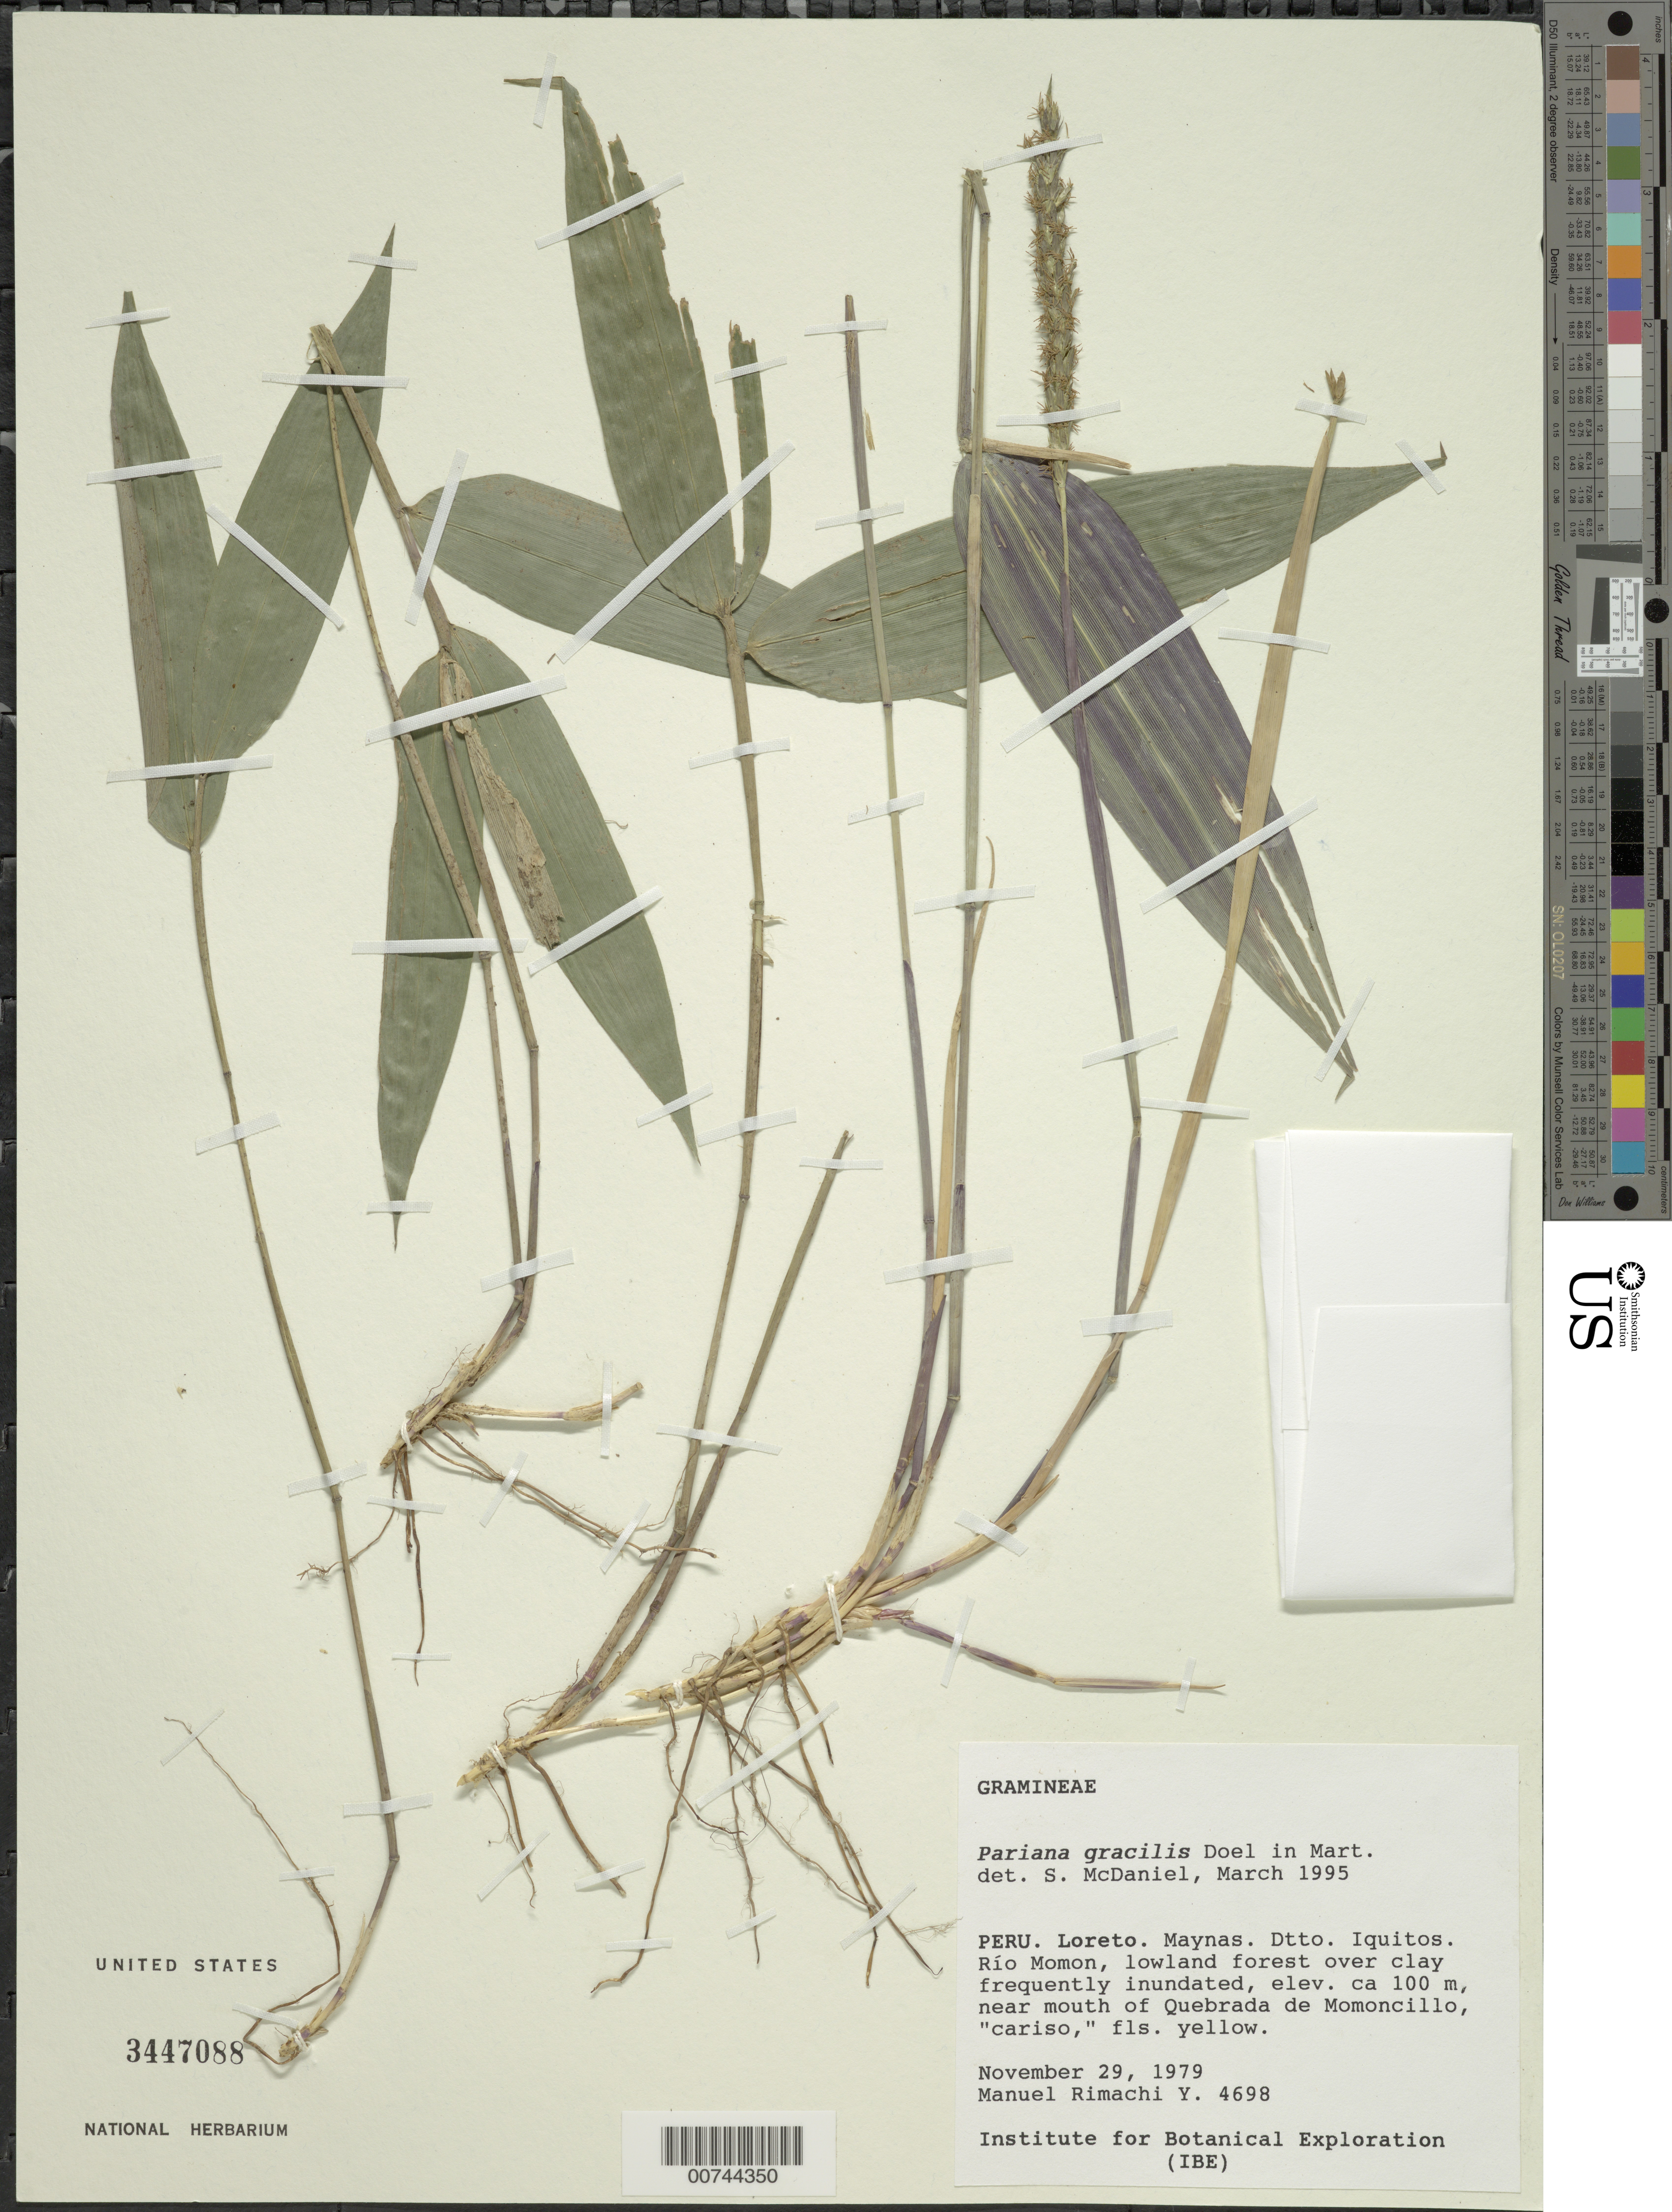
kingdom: Plantae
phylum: Tracheophyta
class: Liliopsida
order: Poales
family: Poaceae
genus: Pariana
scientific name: Pariana gracilis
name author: Döll in Mart.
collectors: M. Rimachi Y.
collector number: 4698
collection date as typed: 29 Nov 1979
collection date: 1979-11-29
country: Peru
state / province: Loreto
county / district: Maynas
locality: Iquitos, Rio Momon, Quebrada de Momoncillo.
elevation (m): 100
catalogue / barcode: US 3447088